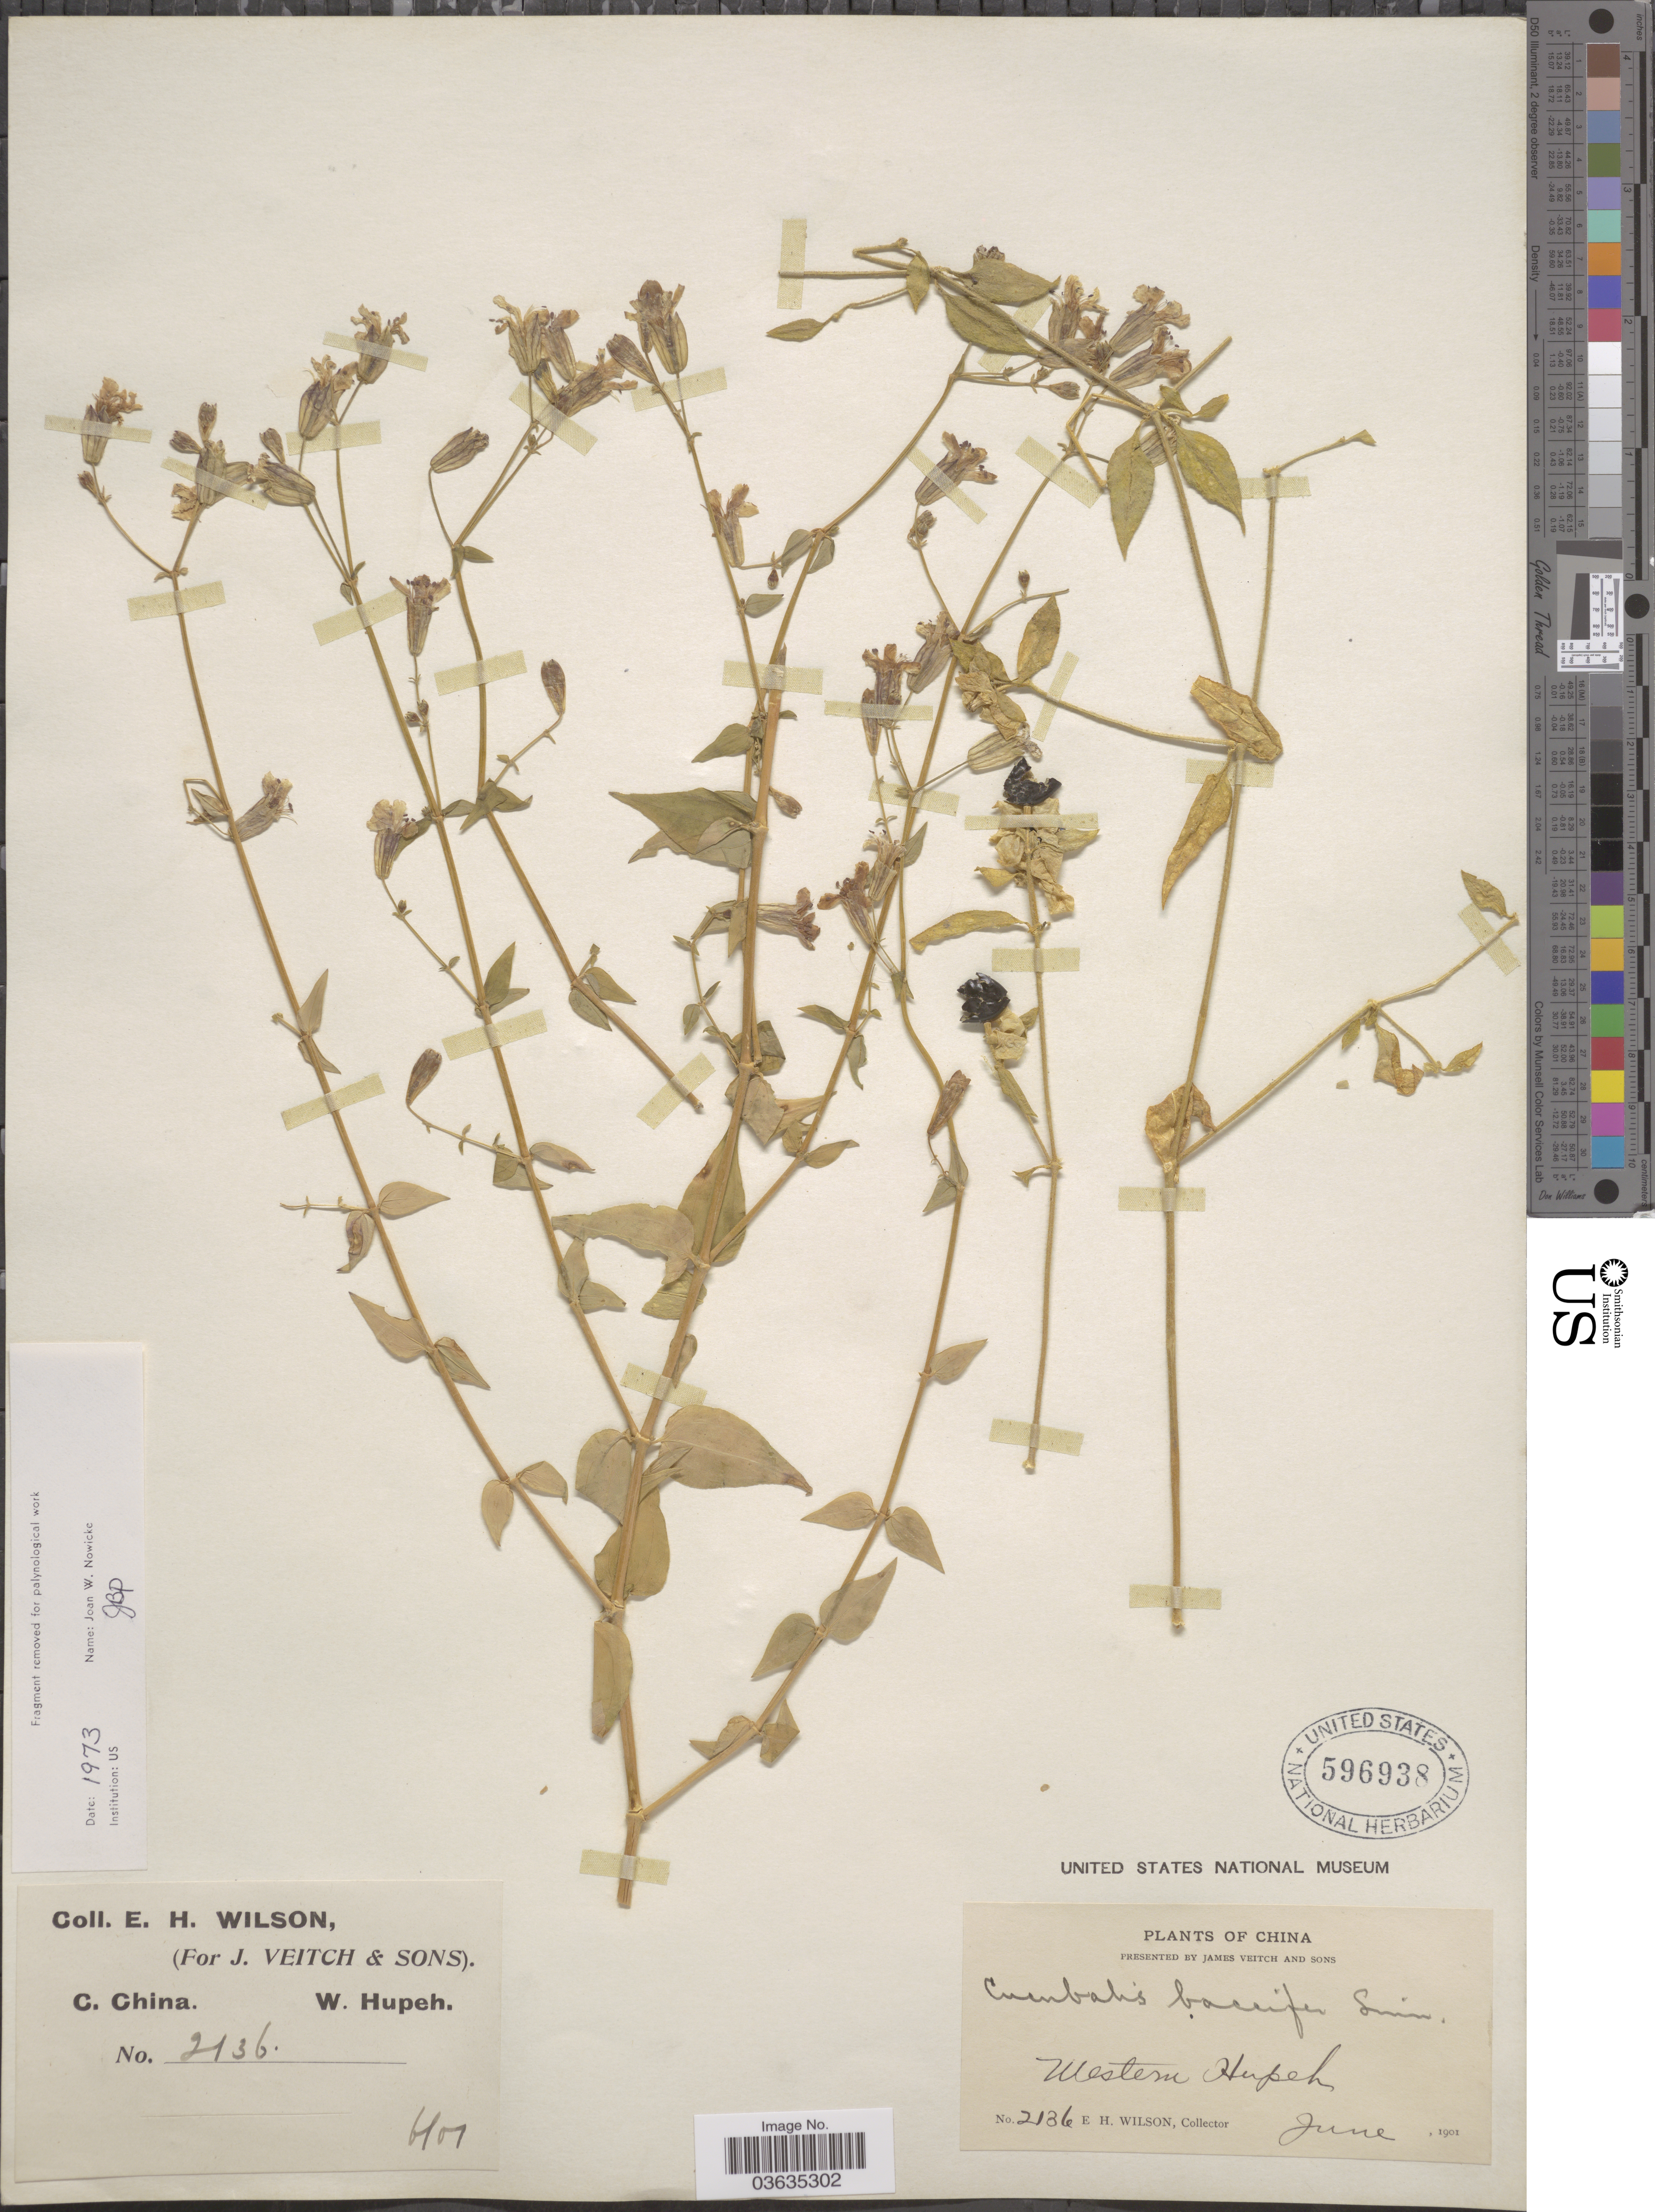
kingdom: Plantae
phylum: Tracheophyta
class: Magnoliopsida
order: Caryophyllales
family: Caryophyllaceae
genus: Silene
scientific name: Silene baccifera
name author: (L.) Durande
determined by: U.S. National Herbarium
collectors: E. Wilson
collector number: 2136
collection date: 1901-06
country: China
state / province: Hubei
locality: C. China. Western Hupeh.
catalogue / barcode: US 596938